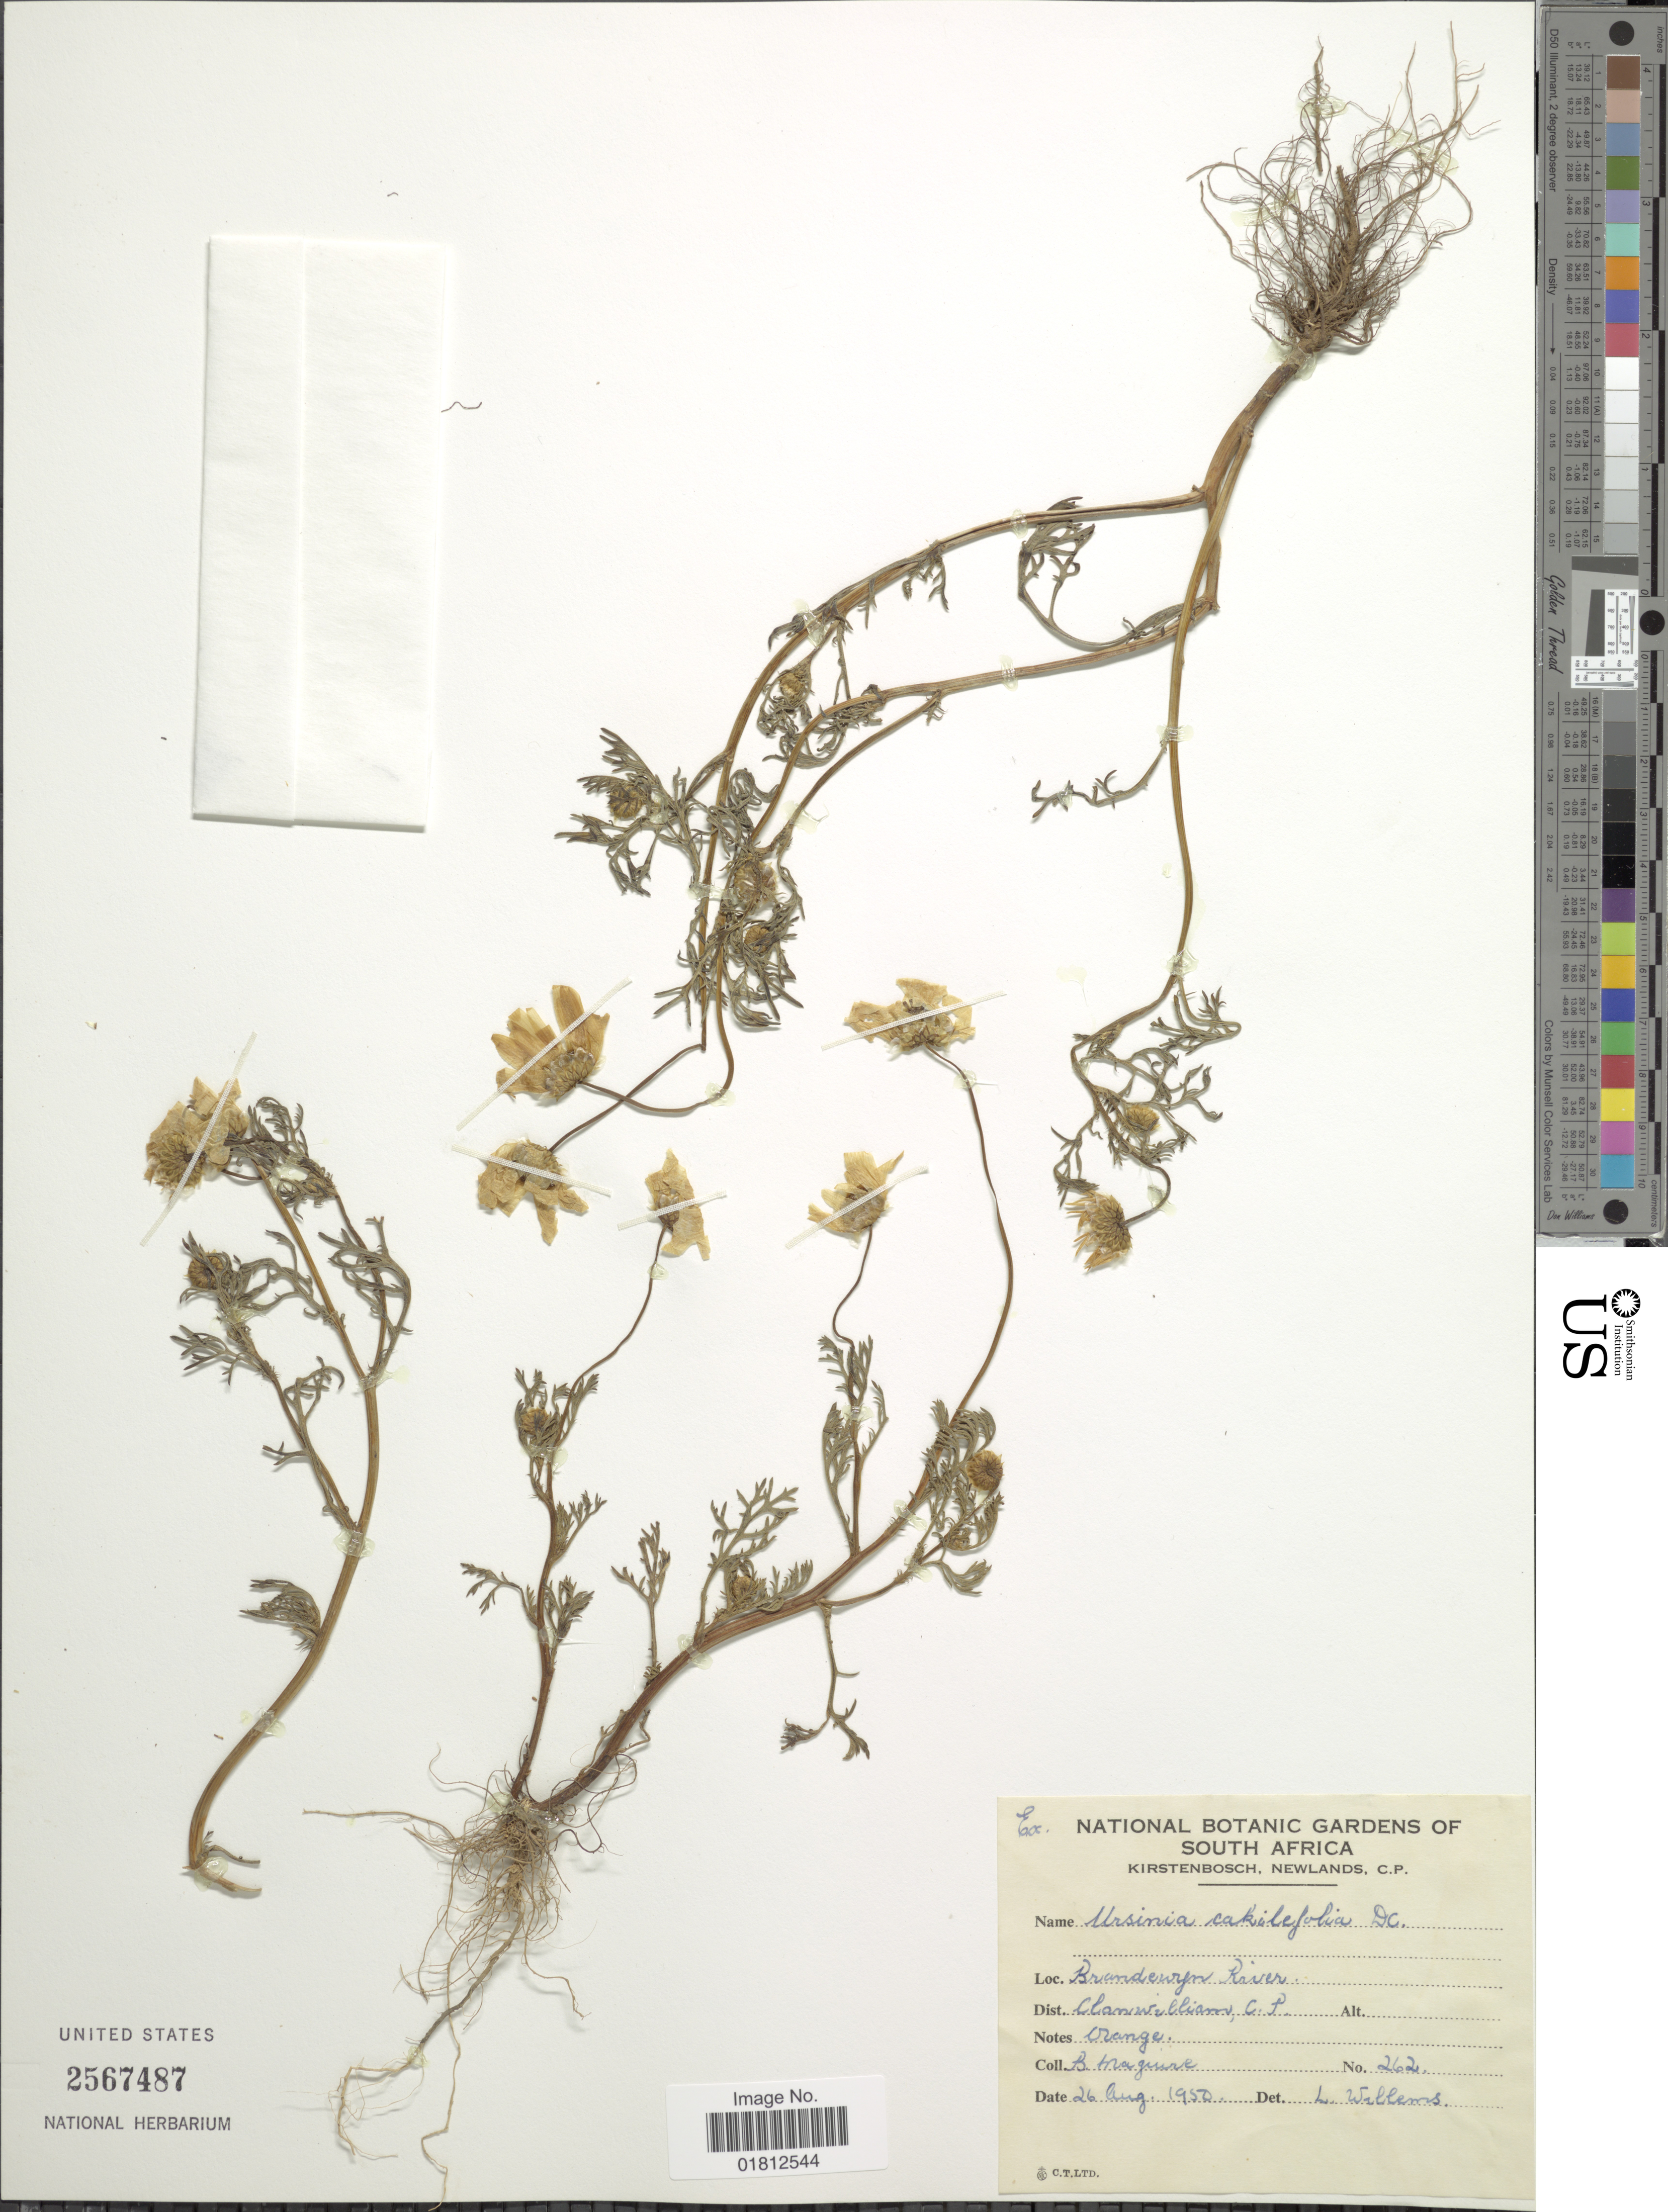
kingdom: Plantae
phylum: Tracheophyta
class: Magnoliopsida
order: Asterales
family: Asteraceae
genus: Ursinia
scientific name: Ursinia cakilefolia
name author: DC.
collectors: B. Maguire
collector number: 262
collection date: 1950-08-26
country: South Africa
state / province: Western Cape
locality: Brandewyn River, Dist. Clanwilliam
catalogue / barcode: US 2567487